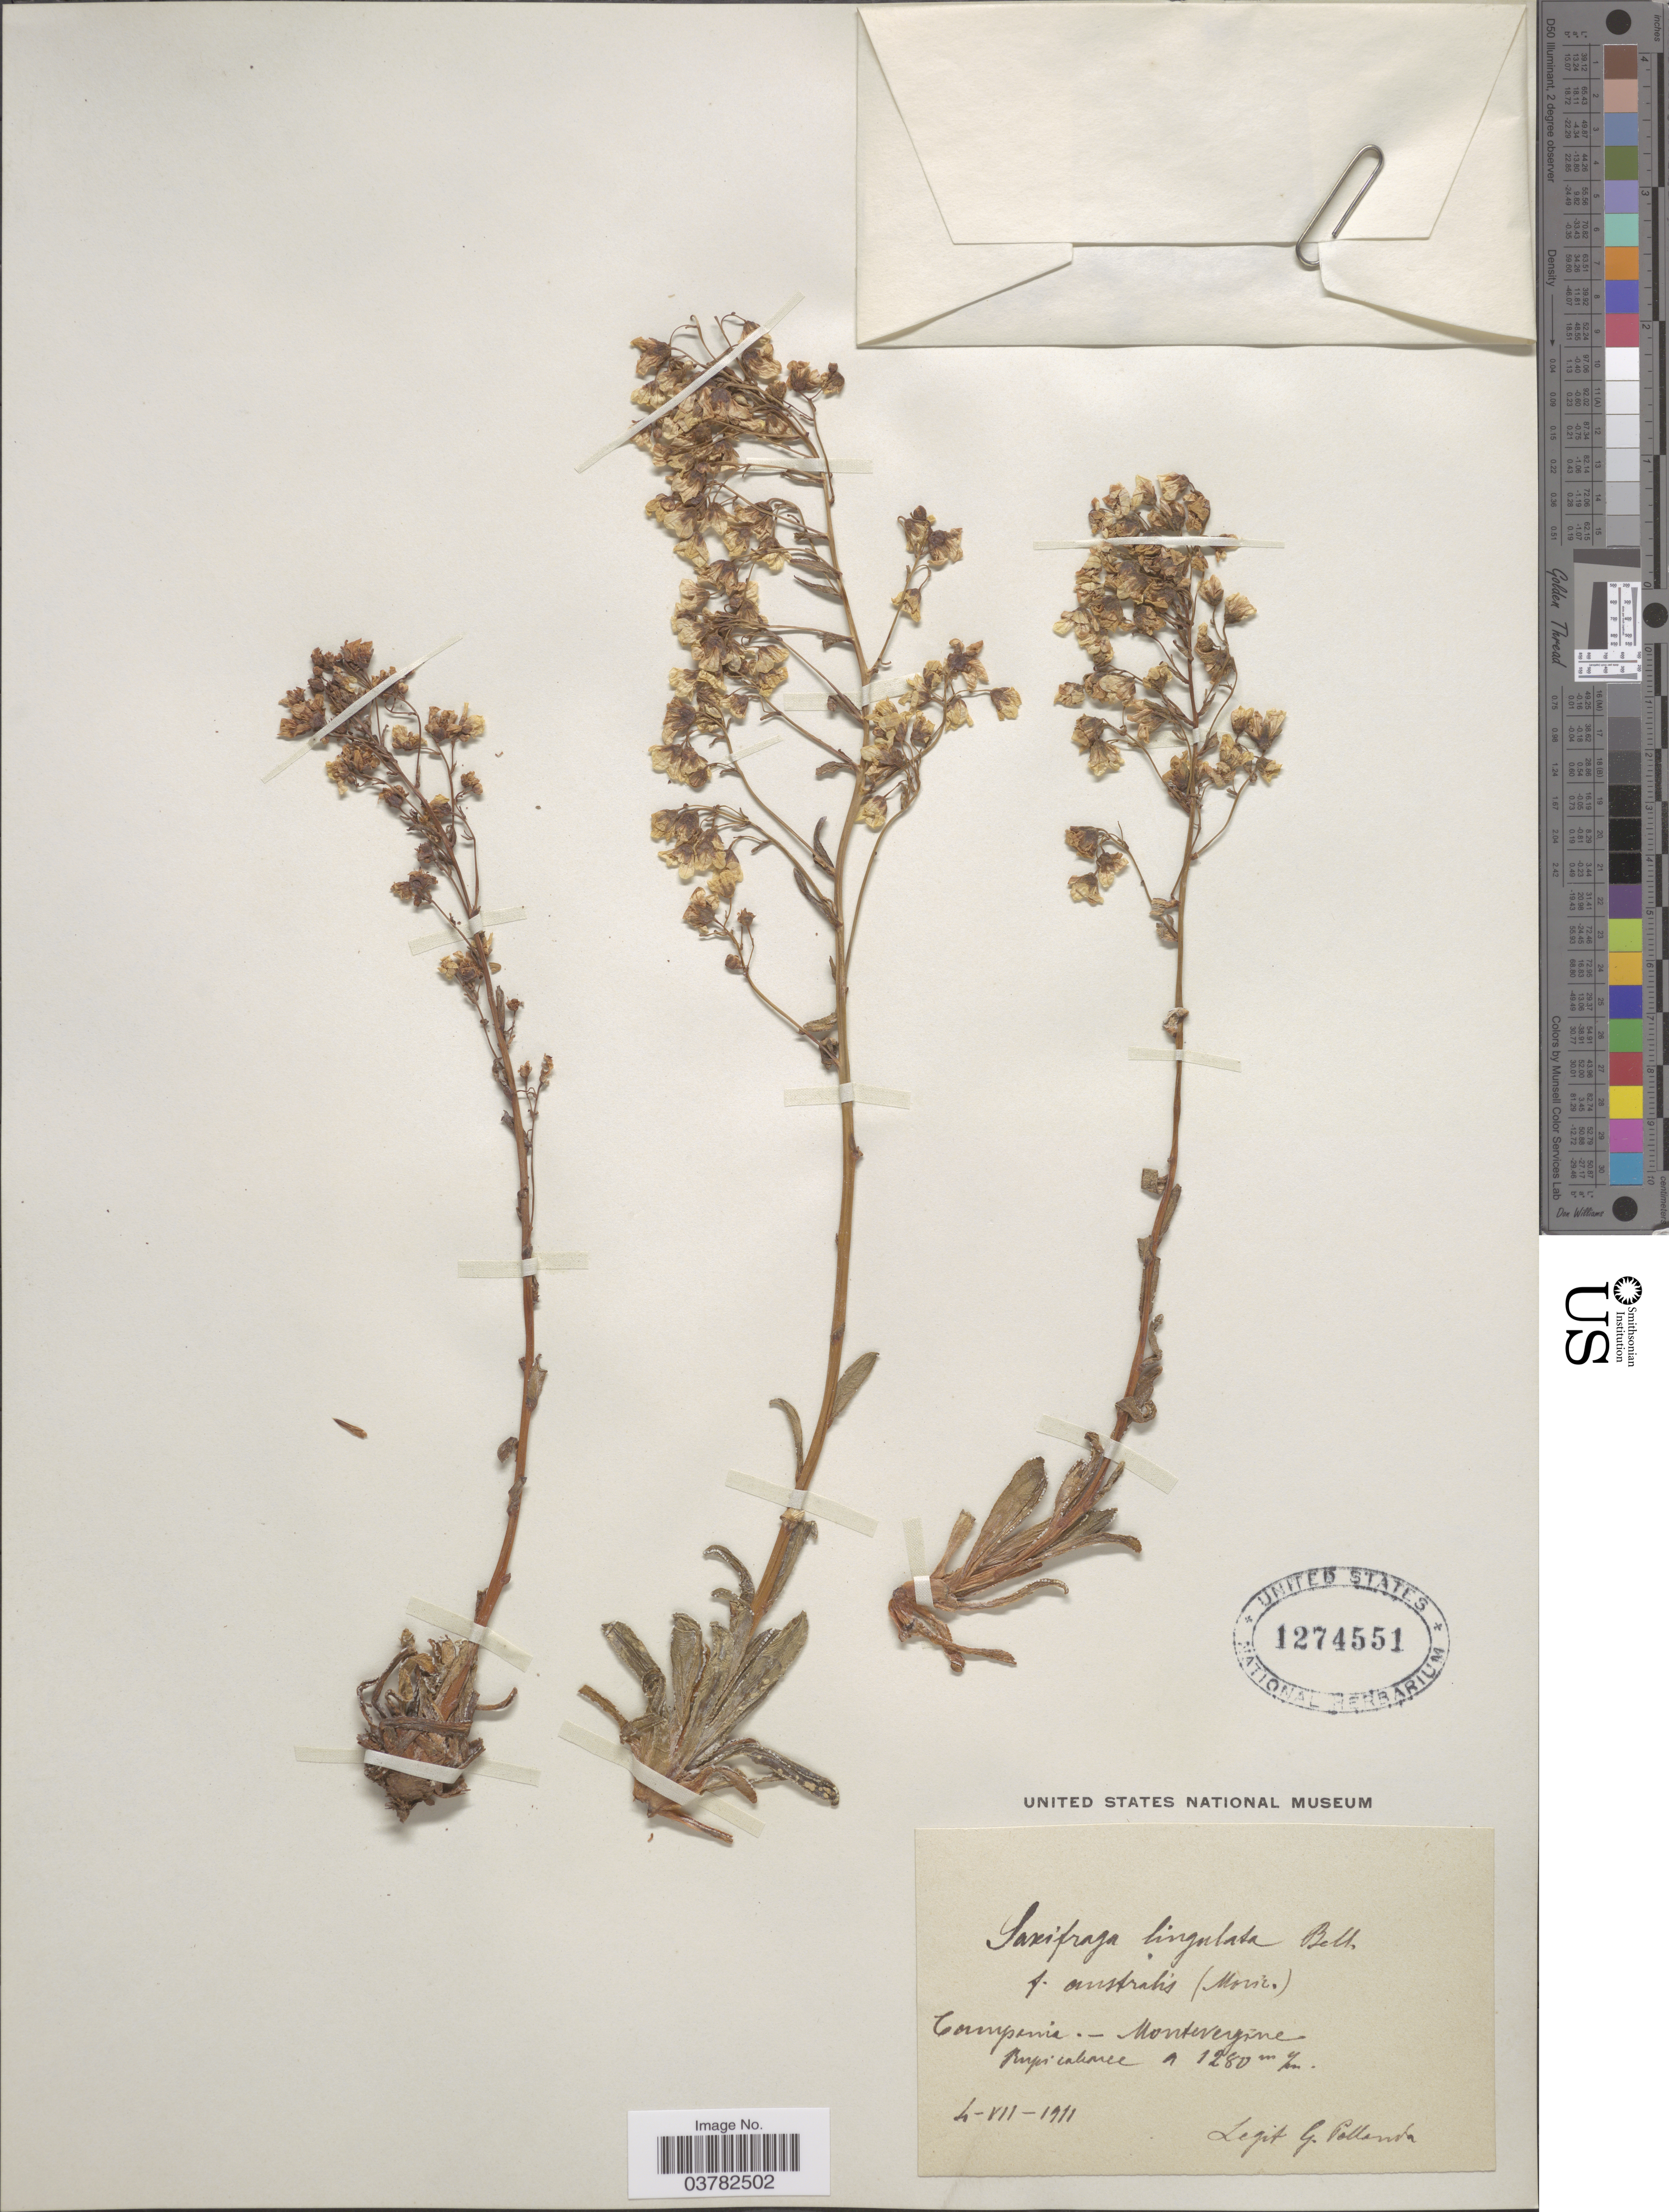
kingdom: Plantae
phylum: Tracheophyta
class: Magnoliopsida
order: Saxifragales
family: Saxifragaceae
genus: Saxifraga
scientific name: Saxifraga lingulata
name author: Bellardi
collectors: G. Pollanda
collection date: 1911-07-04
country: Italy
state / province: Campania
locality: Montevergïne.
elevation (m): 1280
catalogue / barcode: US 1274551